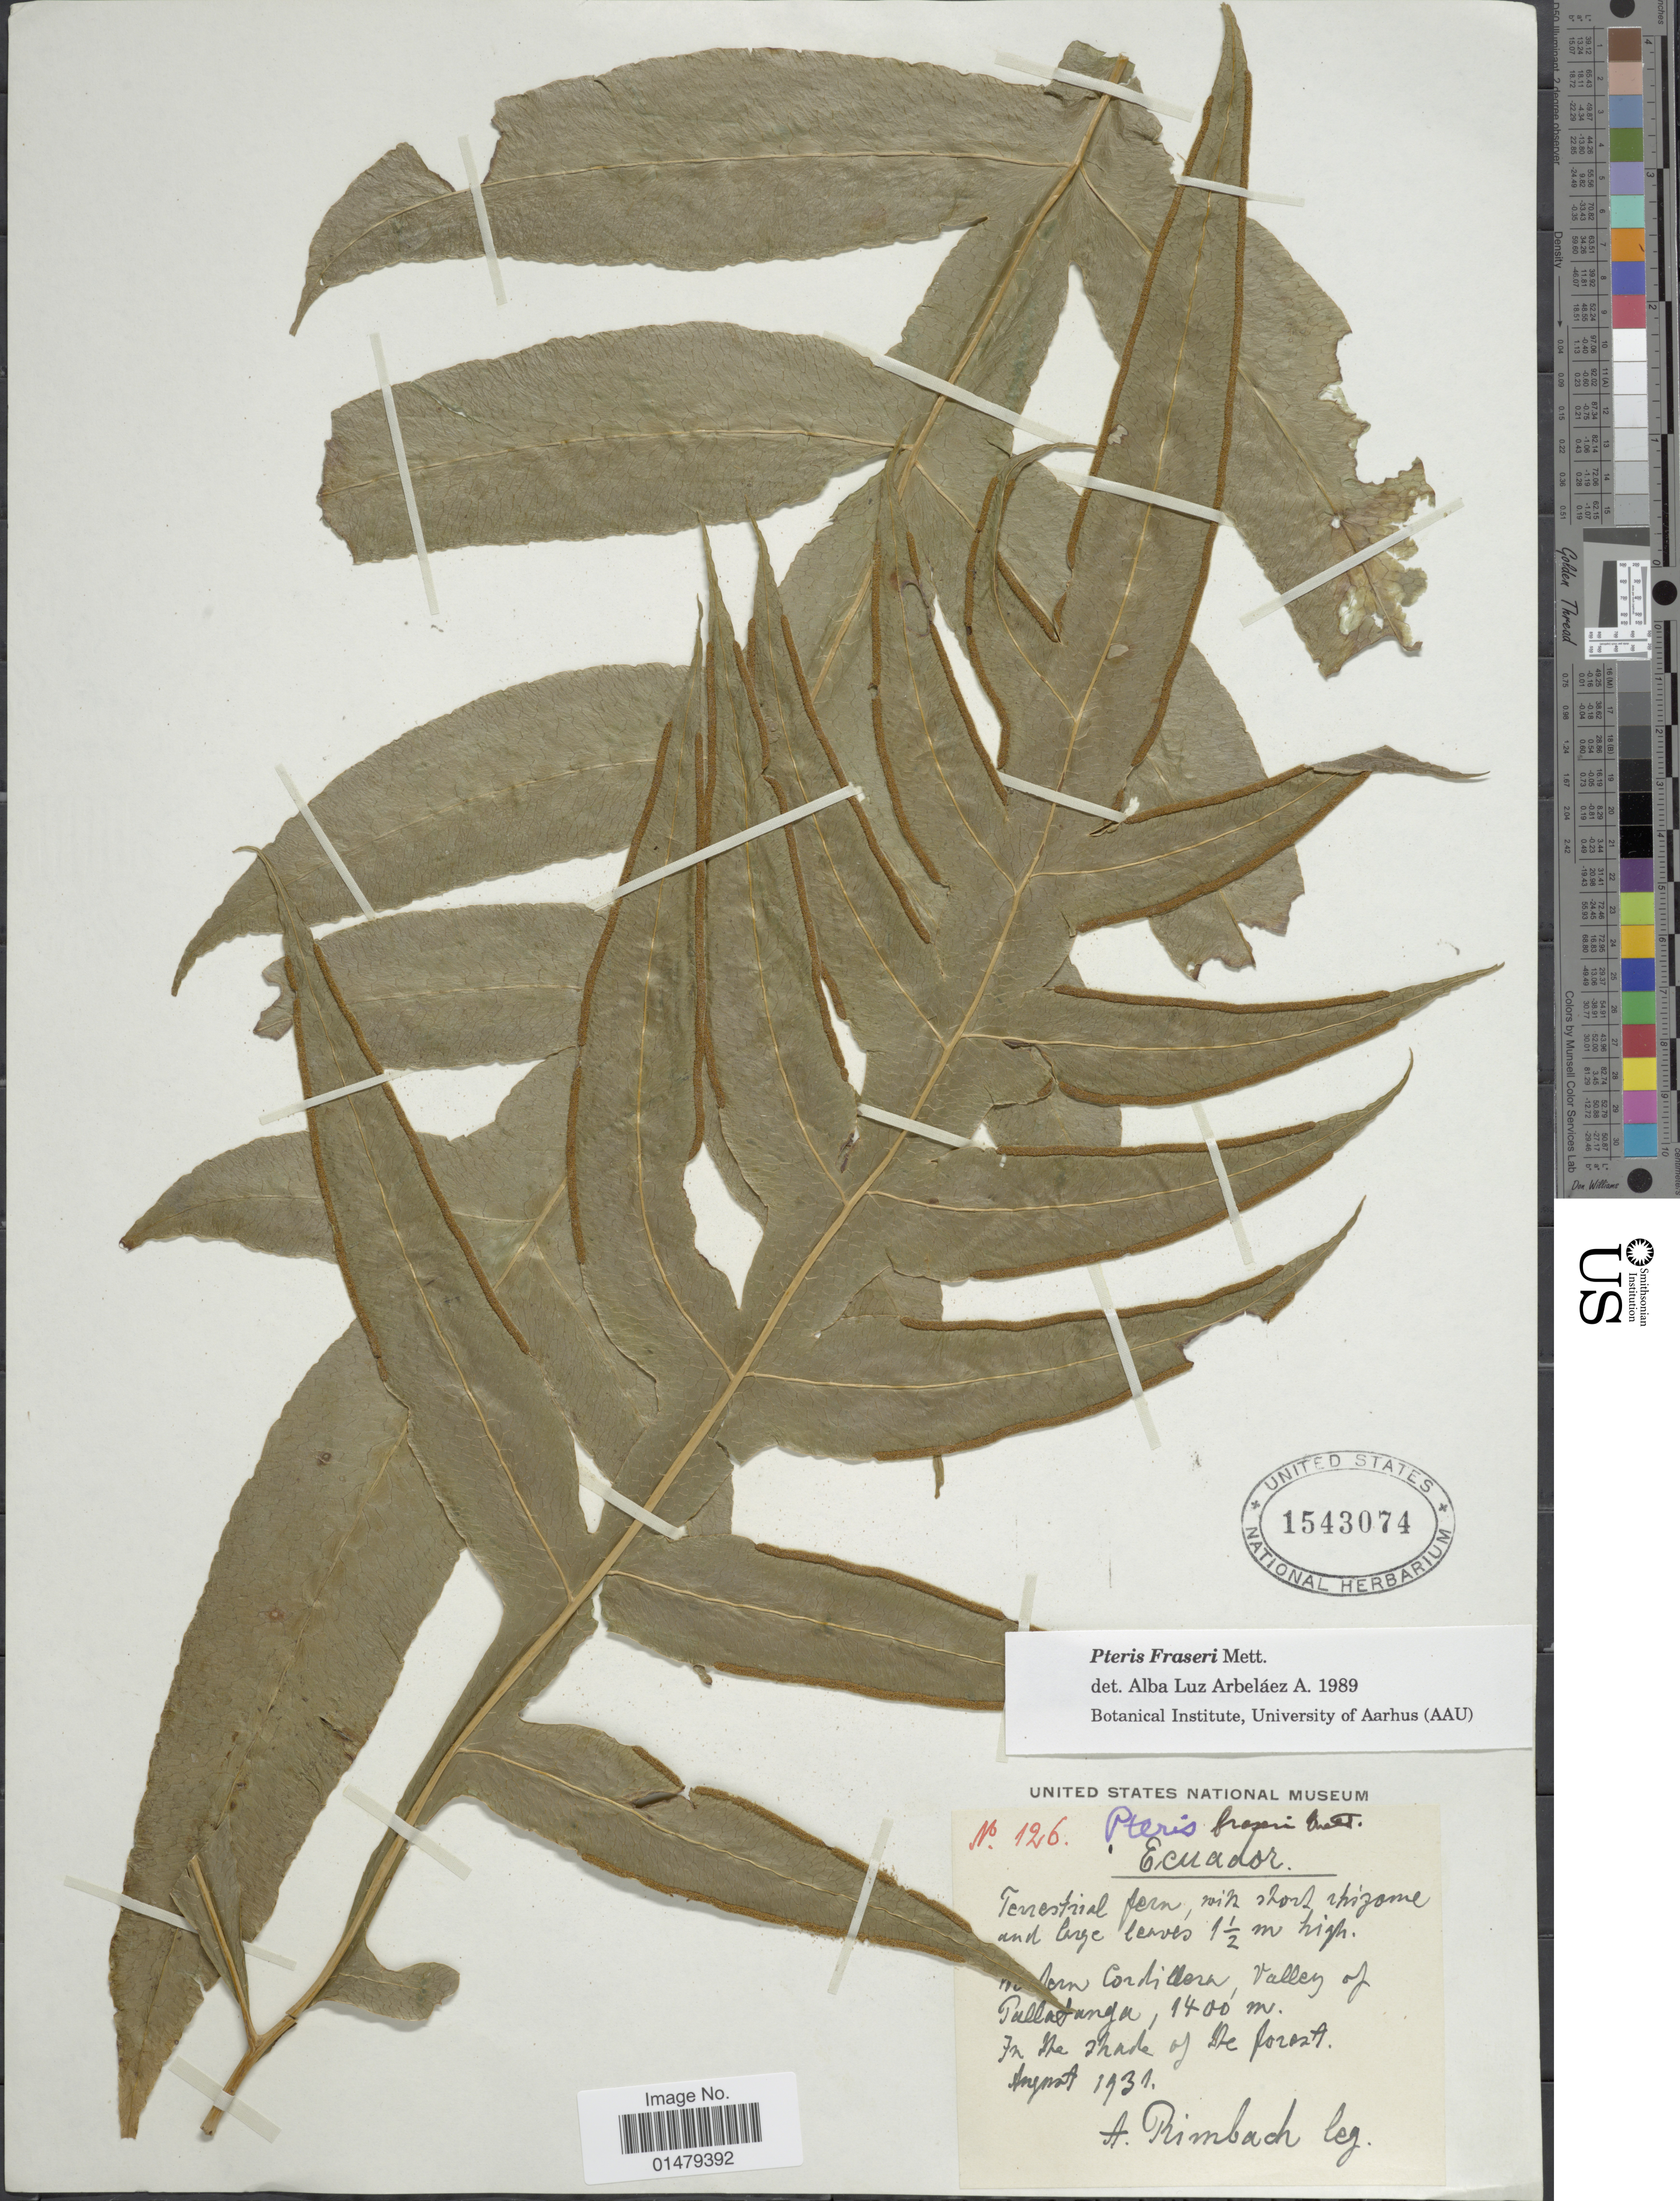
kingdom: Plantae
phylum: Tracheophyta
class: Polypodiopsida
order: Polypodiales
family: Pteridaceae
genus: Pteris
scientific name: Pteris fraseri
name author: Mett. ex Kuhn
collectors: A. Rimbach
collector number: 126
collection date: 1931-08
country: Ecuador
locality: Western Cordillera, Valley of Pallatanga.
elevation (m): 1400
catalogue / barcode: US 1543074